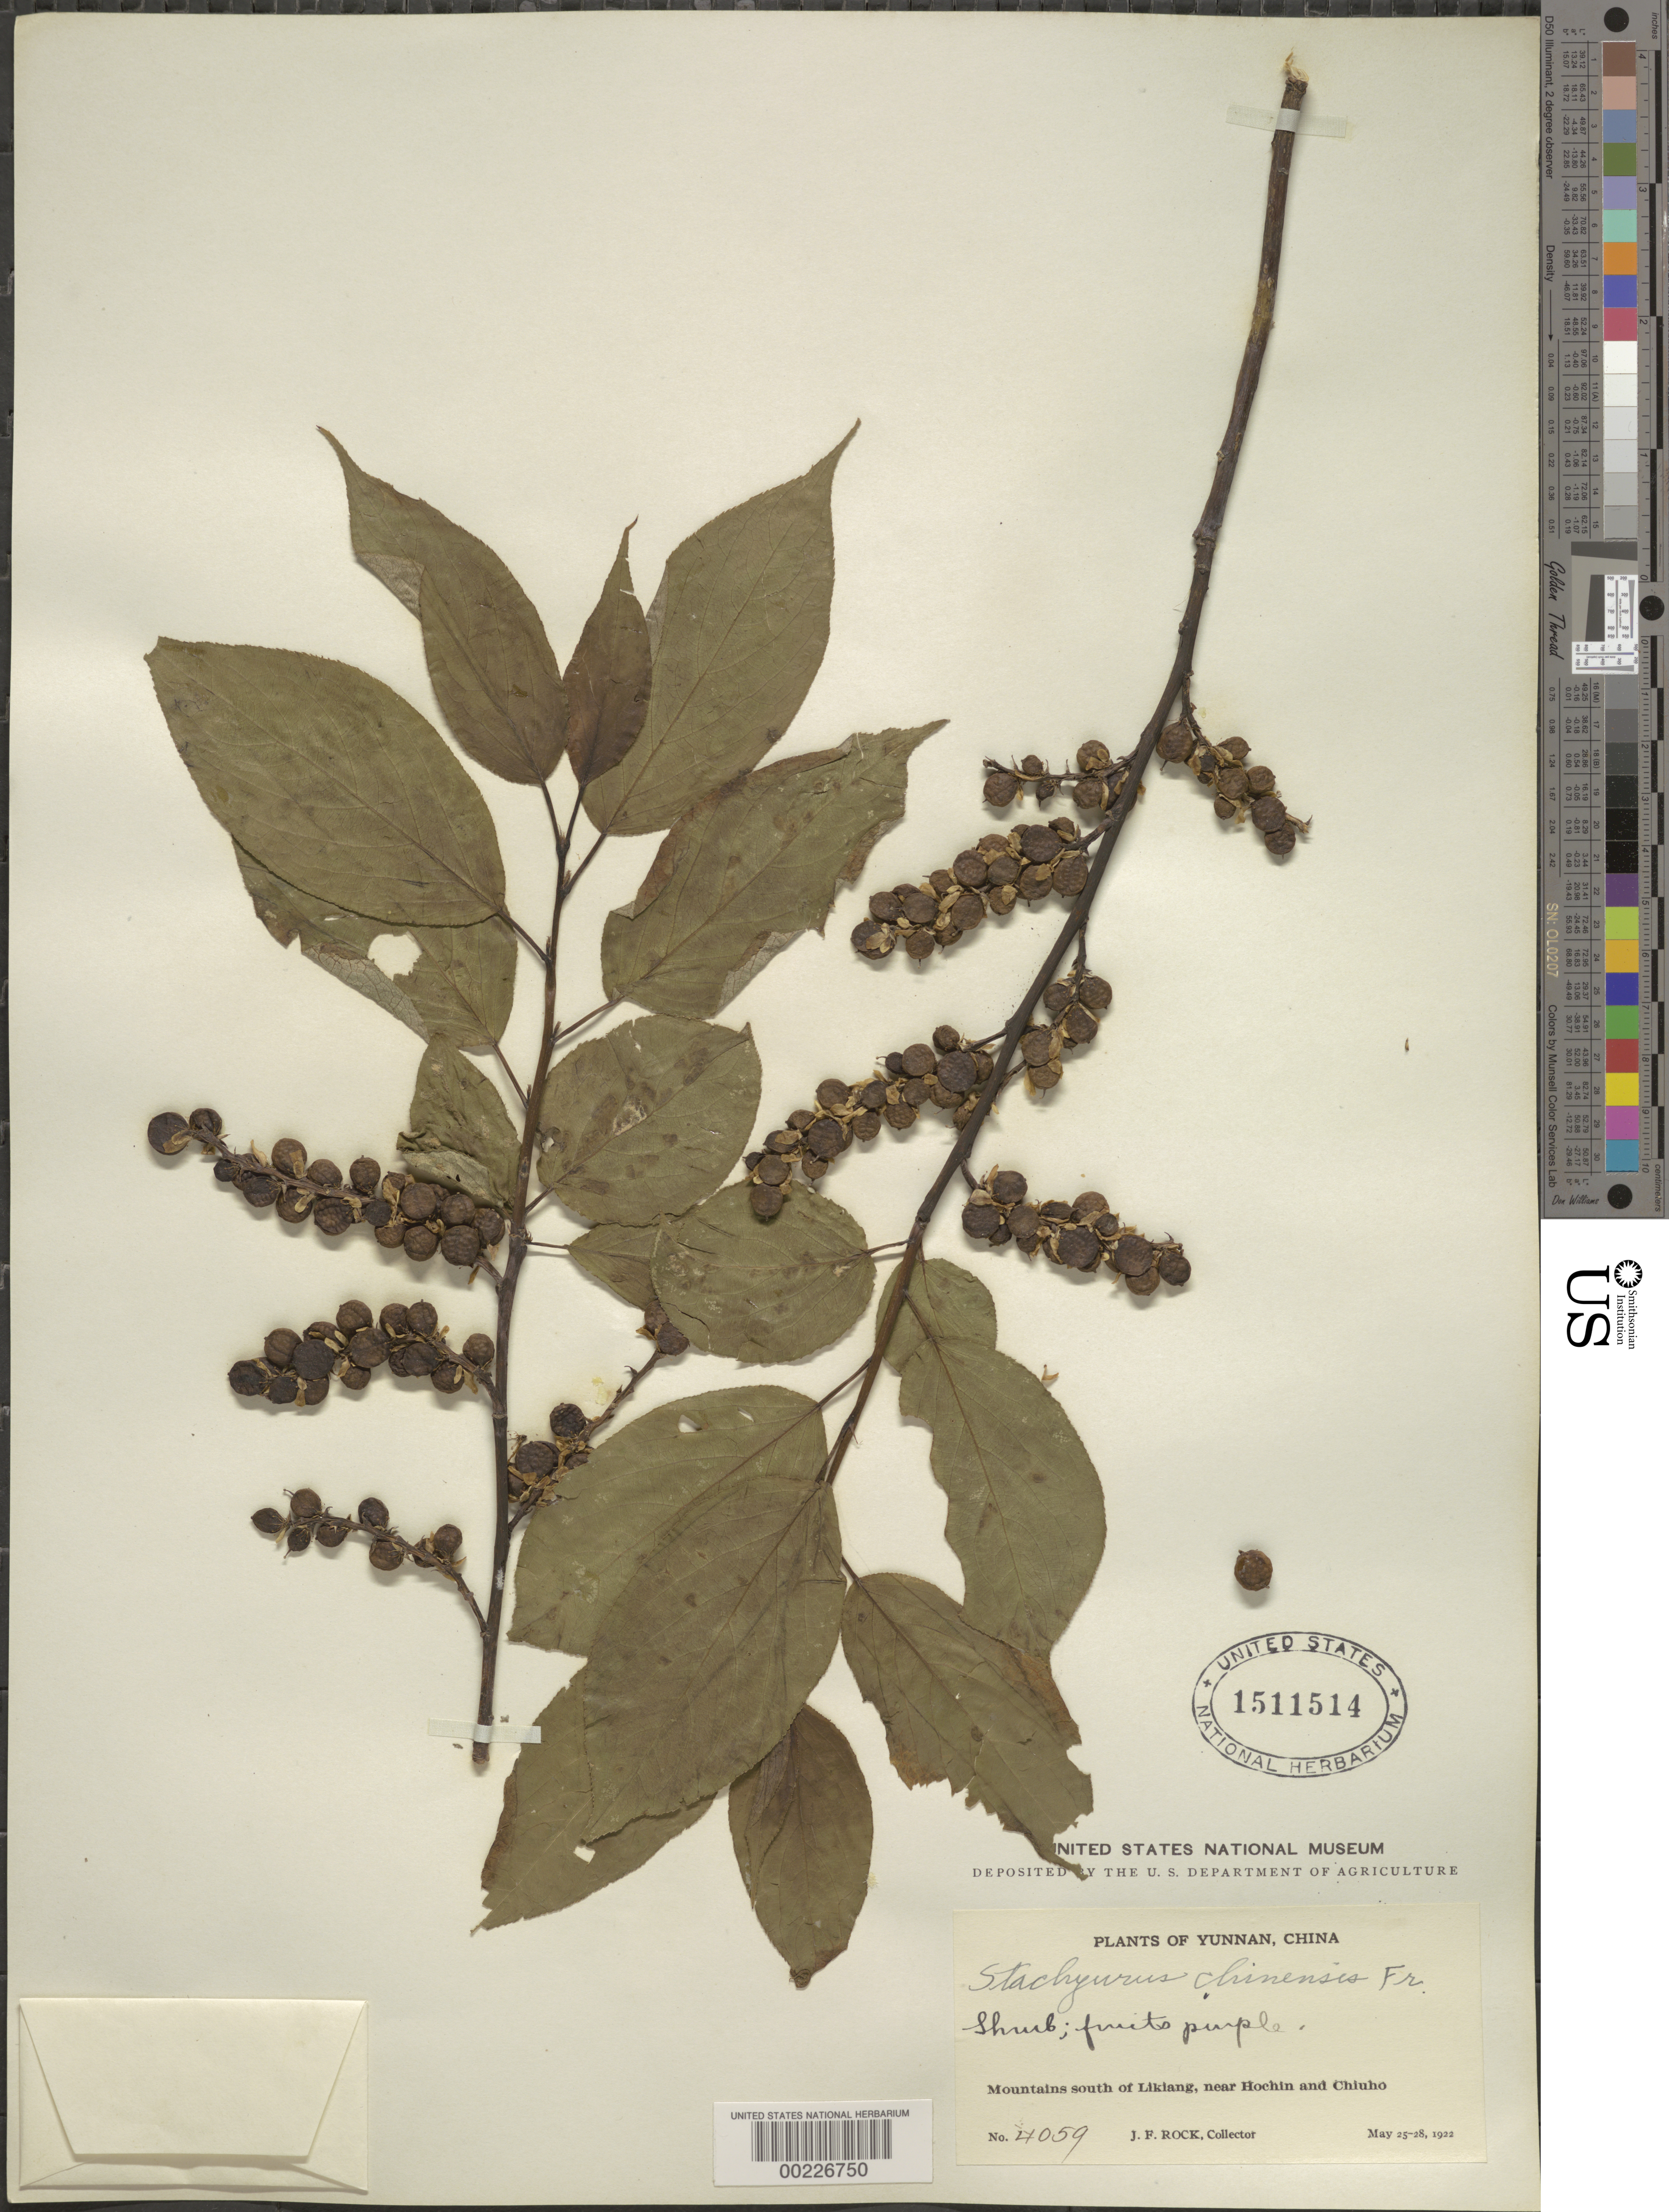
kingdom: Plantae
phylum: Tracheophyta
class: Magnoliopsida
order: Crossosomatales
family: Stachyuraceae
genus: Stachyurus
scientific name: Stachyurus chinensis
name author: Franch.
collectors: J. F. Rock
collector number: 4059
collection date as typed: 25 May 1922 to 28 May 1922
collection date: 1922-05-25/1922-05-28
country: China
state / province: Yunnan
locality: Mountains s of likiang, near hochin and chiuho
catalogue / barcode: US 1511514